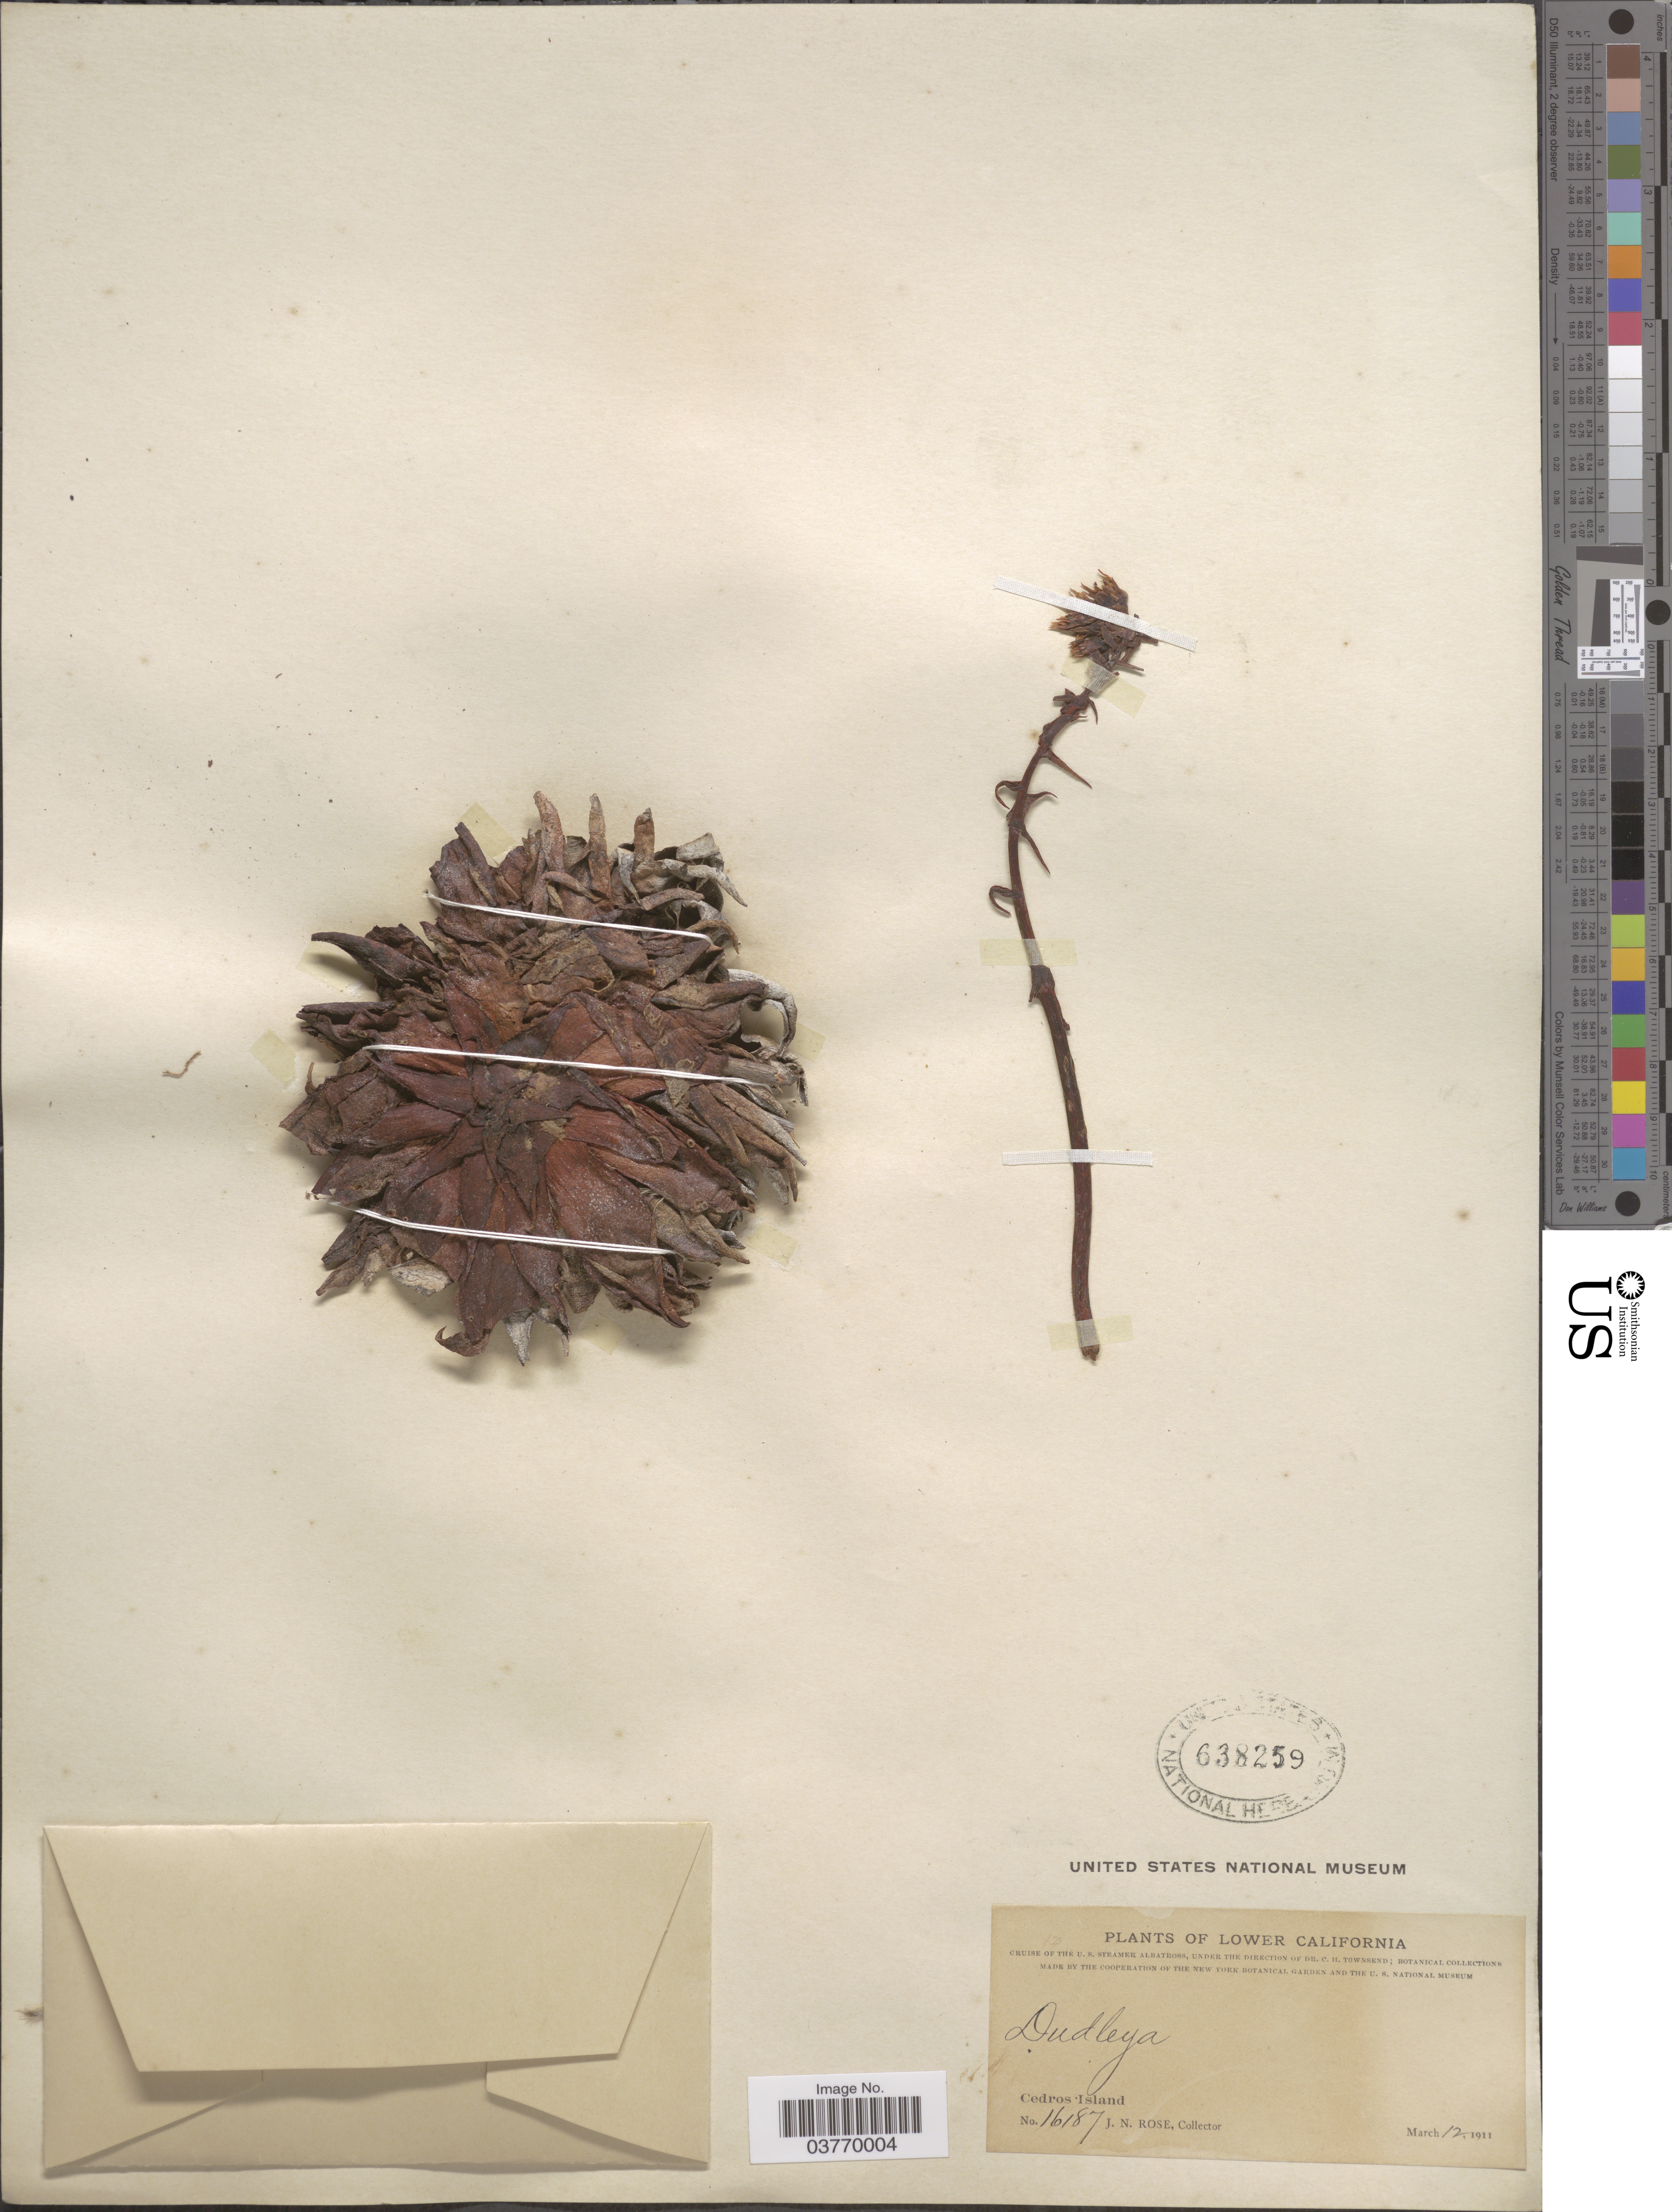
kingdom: Plantae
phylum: Tracheophyta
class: Magnoliopsida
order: Saxifragales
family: Crassulaceae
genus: Dudleya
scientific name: Dudleya sp.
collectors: J. N. Rose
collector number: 16187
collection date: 1911-03-12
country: Mexico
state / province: Baja California Norte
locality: Lower California. Cedros Island.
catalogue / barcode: US 638259